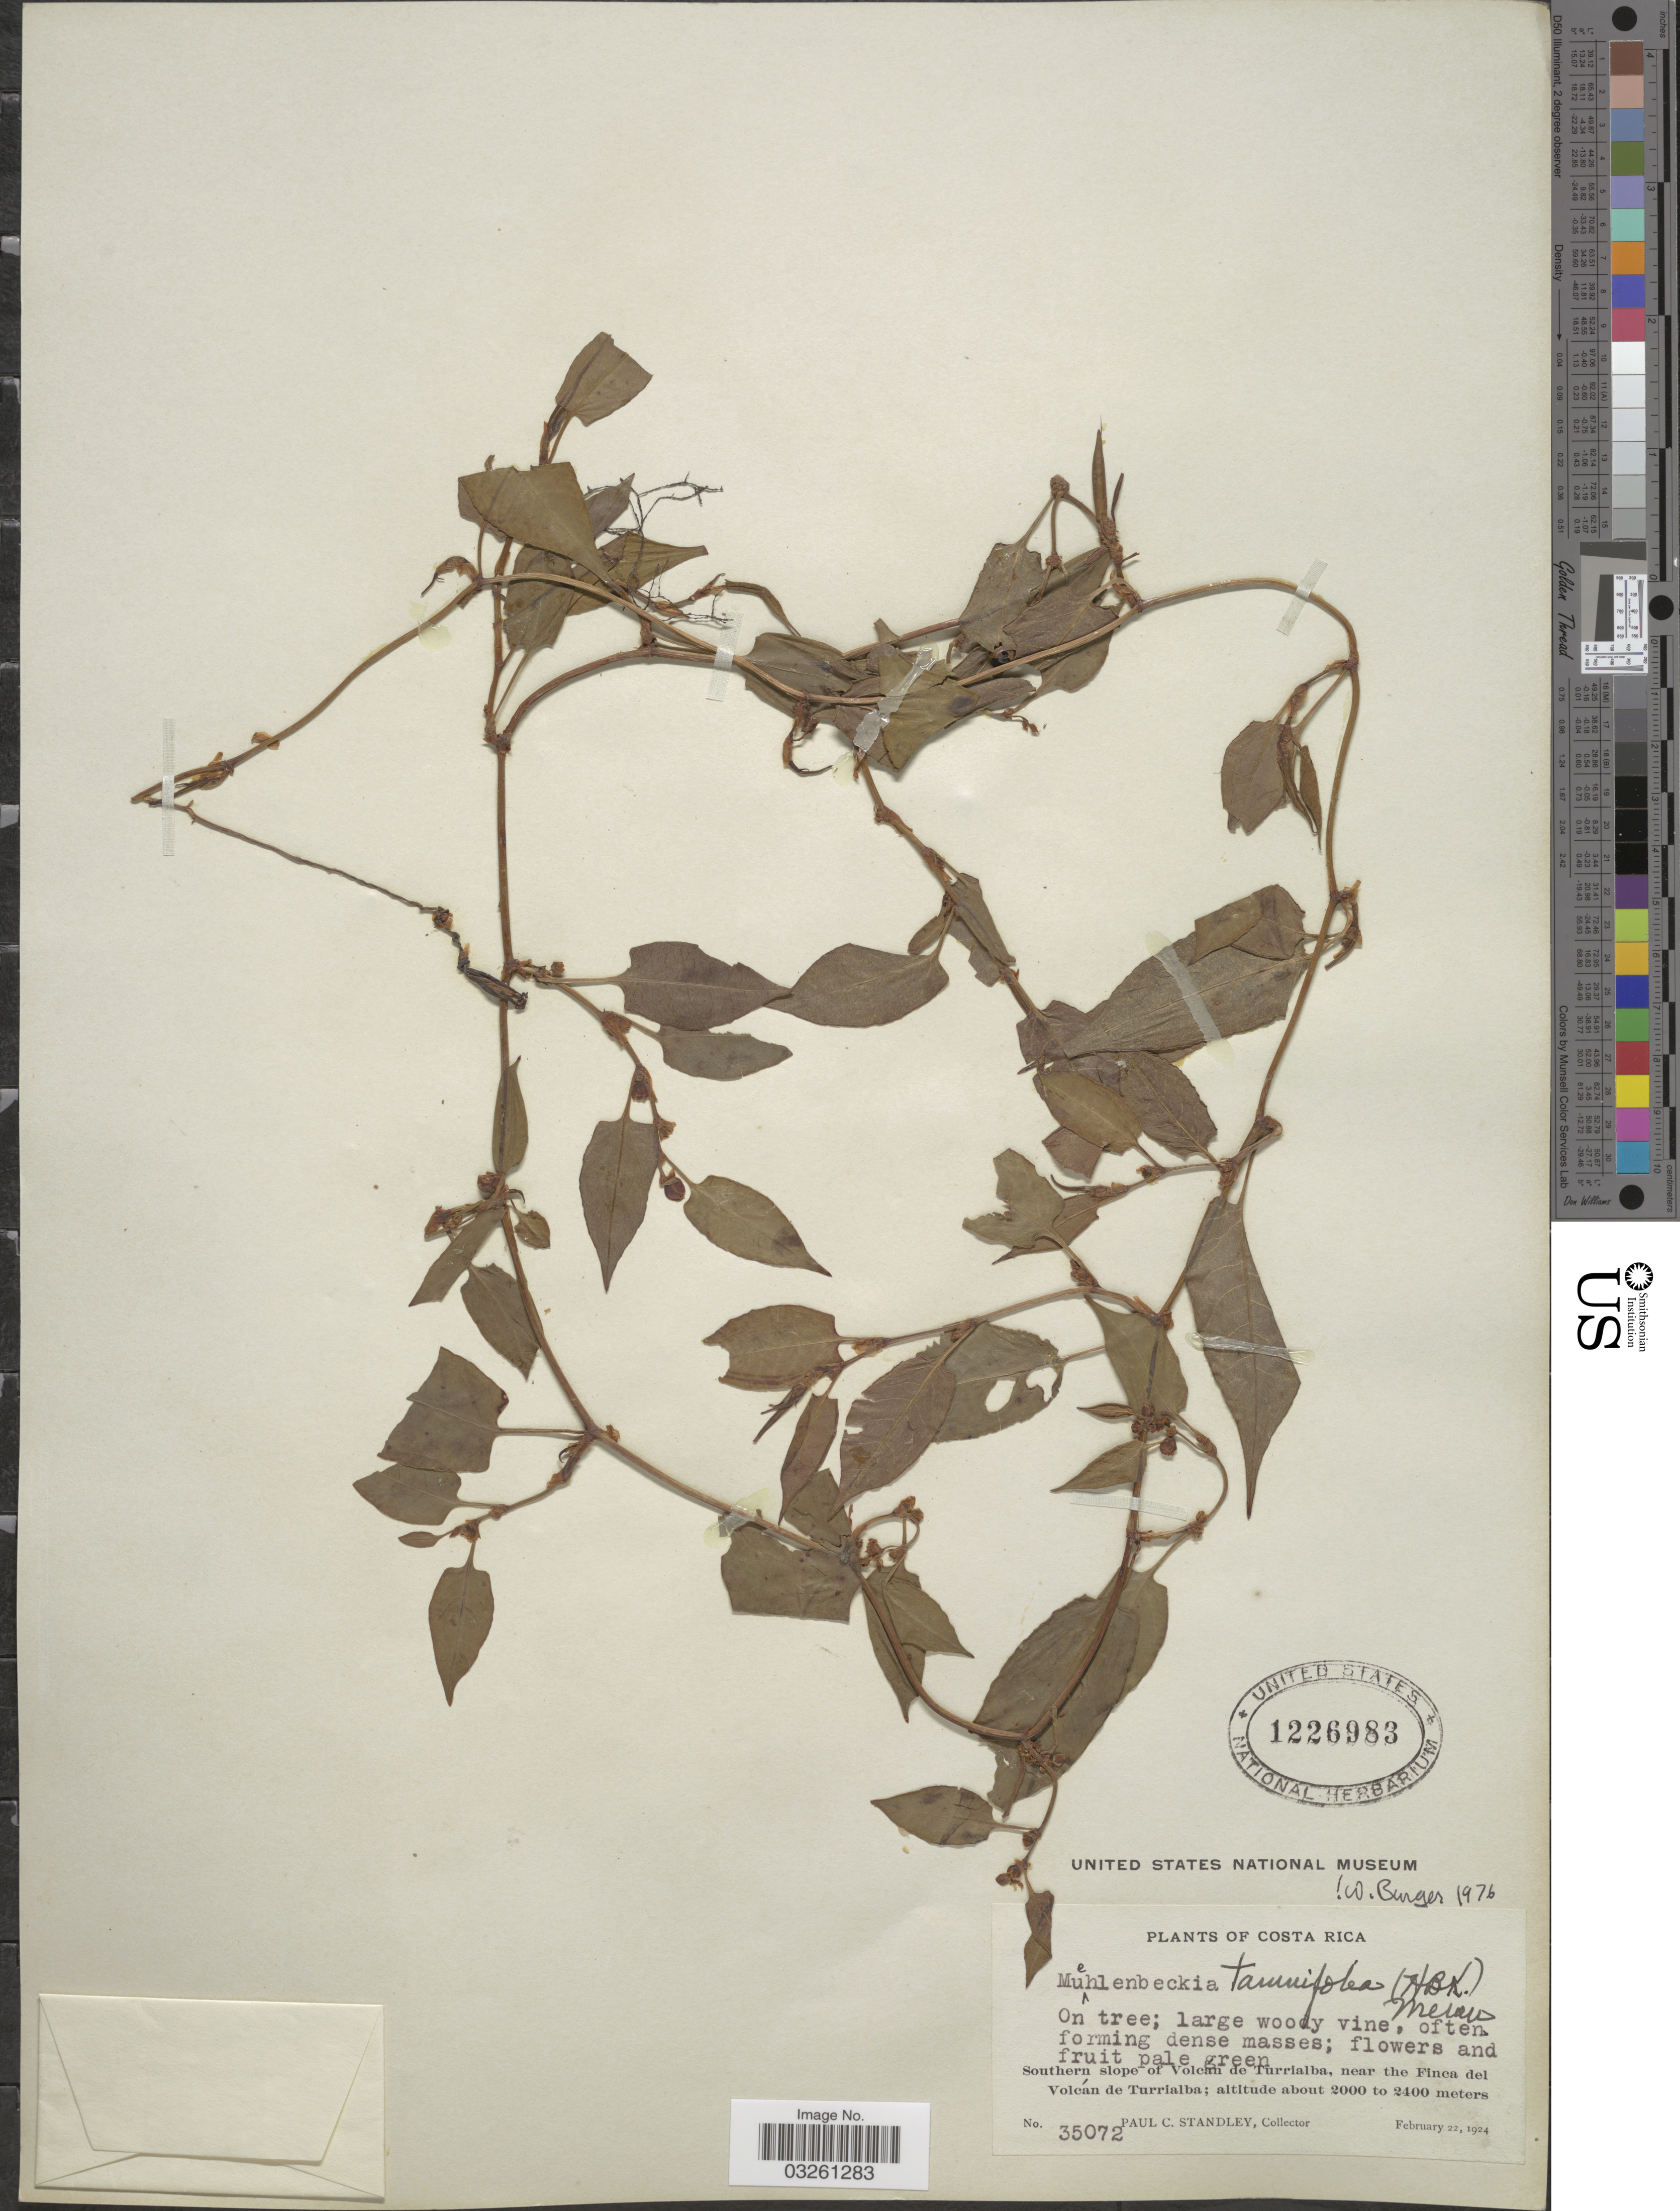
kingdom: Plantae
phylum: Tracheophyta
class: Magnoliopsida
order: Caryophyllales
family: Polygonaceae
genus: Muehlenbeckia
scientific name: Muehlenbeckia tamnifolia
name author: (Kunth) Meisn.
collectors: P. C. Standley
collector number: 35072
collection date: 1924-02-22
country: Costa Rica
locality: Southern slope of Volcán de Turrialba, near the Finca del Volcán de Turrialba.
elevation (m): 2000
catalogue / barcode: US 1226983